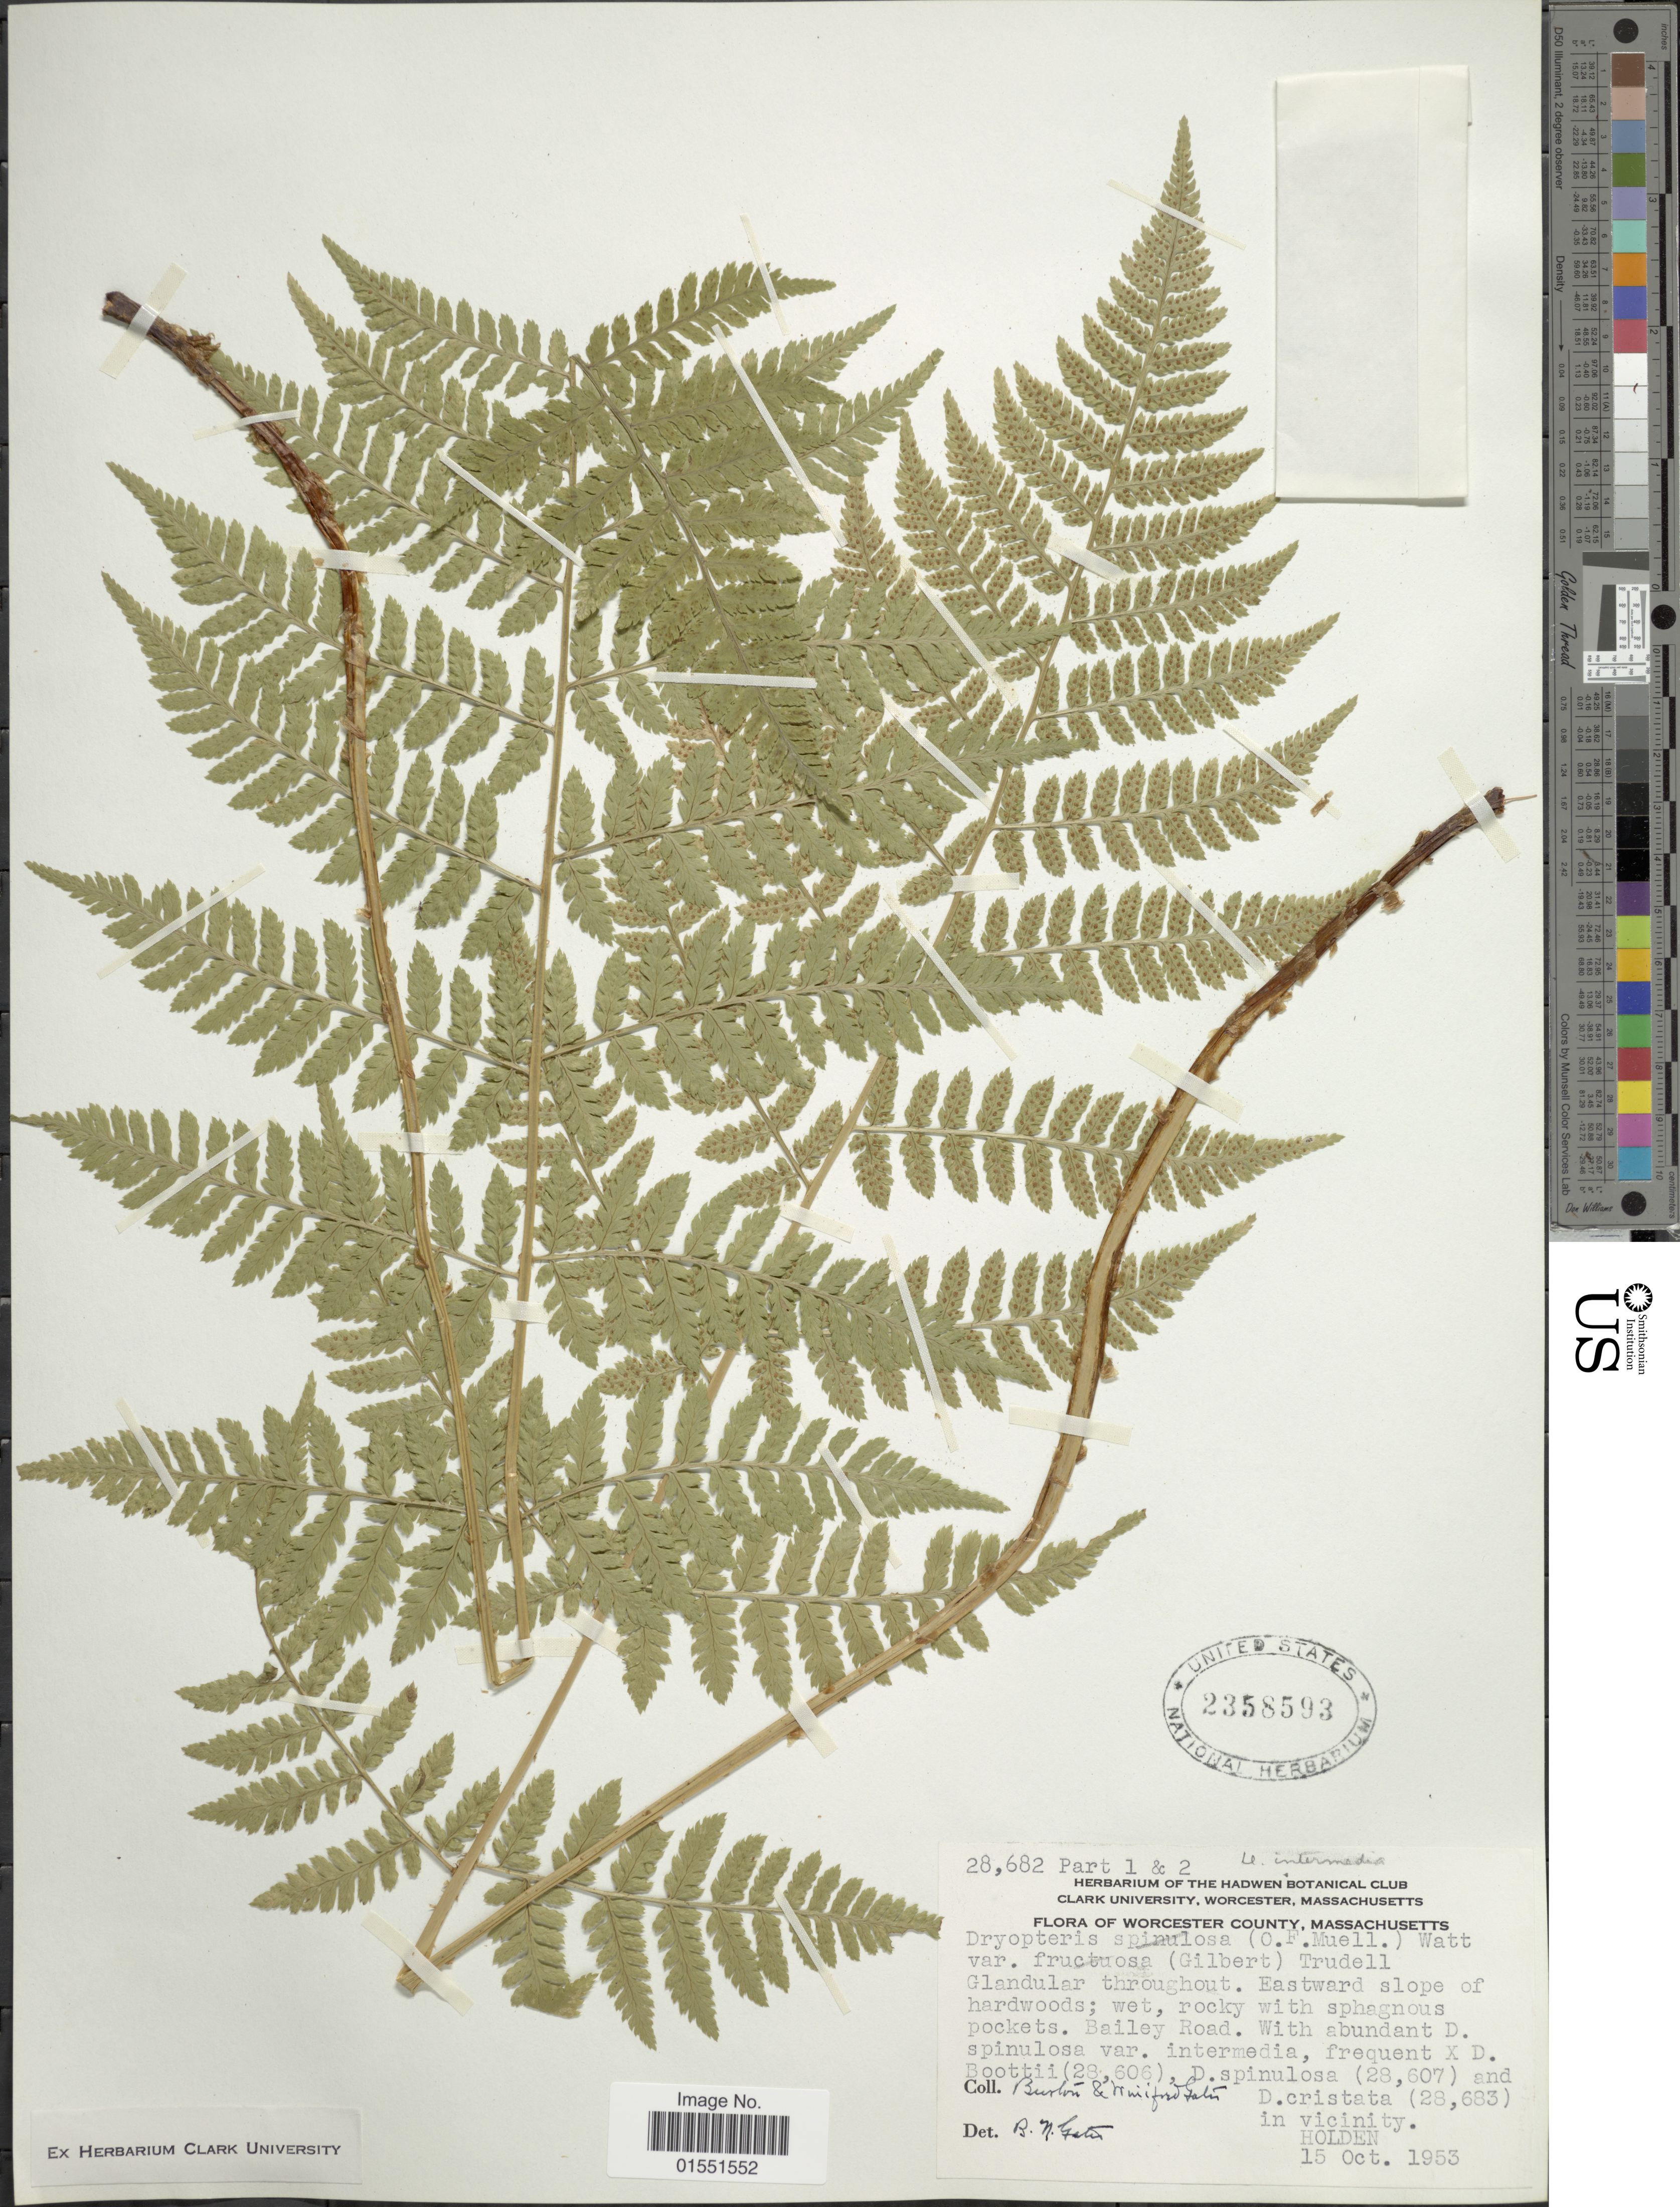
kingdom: Plantae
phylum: Tracheophyta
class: Polypodiopsida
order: Polypodiales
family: Dryopteridaceae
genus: Dryopteris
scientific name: Dryopteris intermedia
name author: (Muhl.) A. Gray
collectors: B. N. Gates & W. Gates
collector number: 28682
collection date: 1953-10-15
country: United States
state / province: Massachusetts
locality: Worcester County, in vicinity Holden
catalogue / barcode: US 2358593